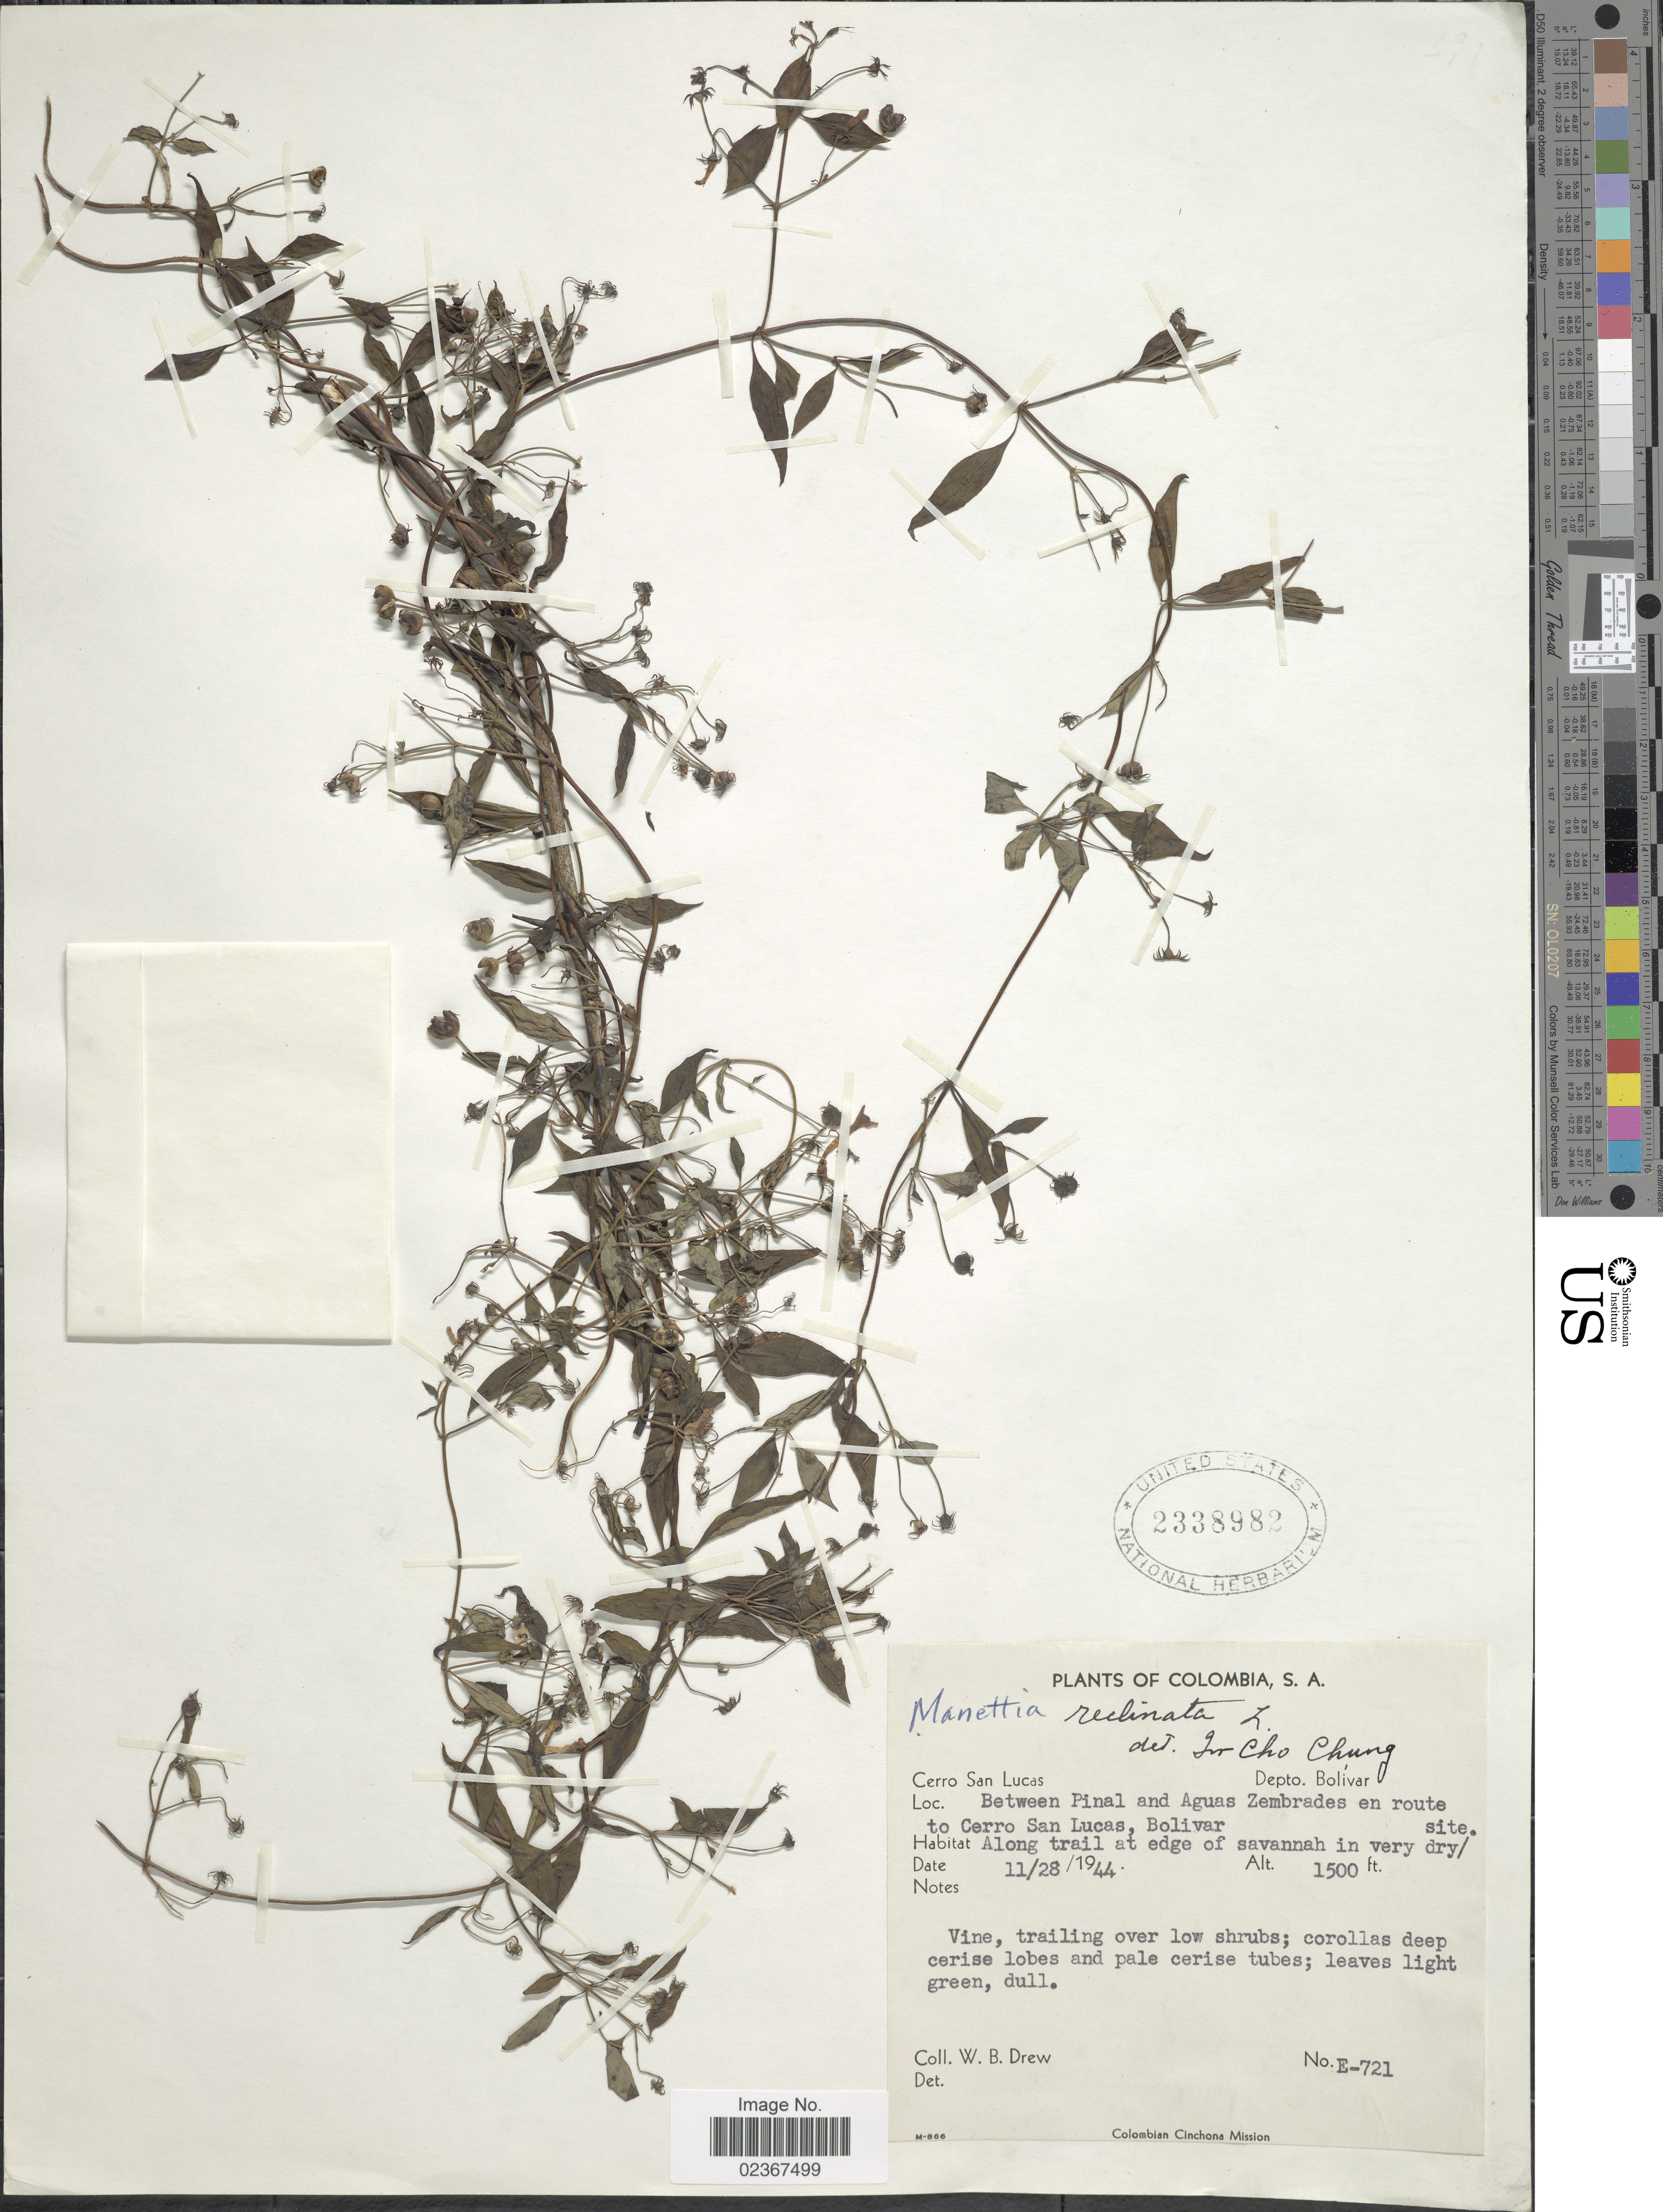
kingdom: Plantae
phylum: Tracheophyta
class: Magnoliopsida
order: Gentianales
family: Rubiaceae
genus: Manettia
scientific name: Manettia reclinata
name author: L.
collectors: W. B. Drew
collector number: E-721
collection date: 1944-11-28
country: Colombia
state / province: Bolívar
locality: Cerro San Lucas, Between Pinal and Aguas Zembrades en route to Cerro San Lucas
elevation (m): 457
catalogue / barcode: US 2338982